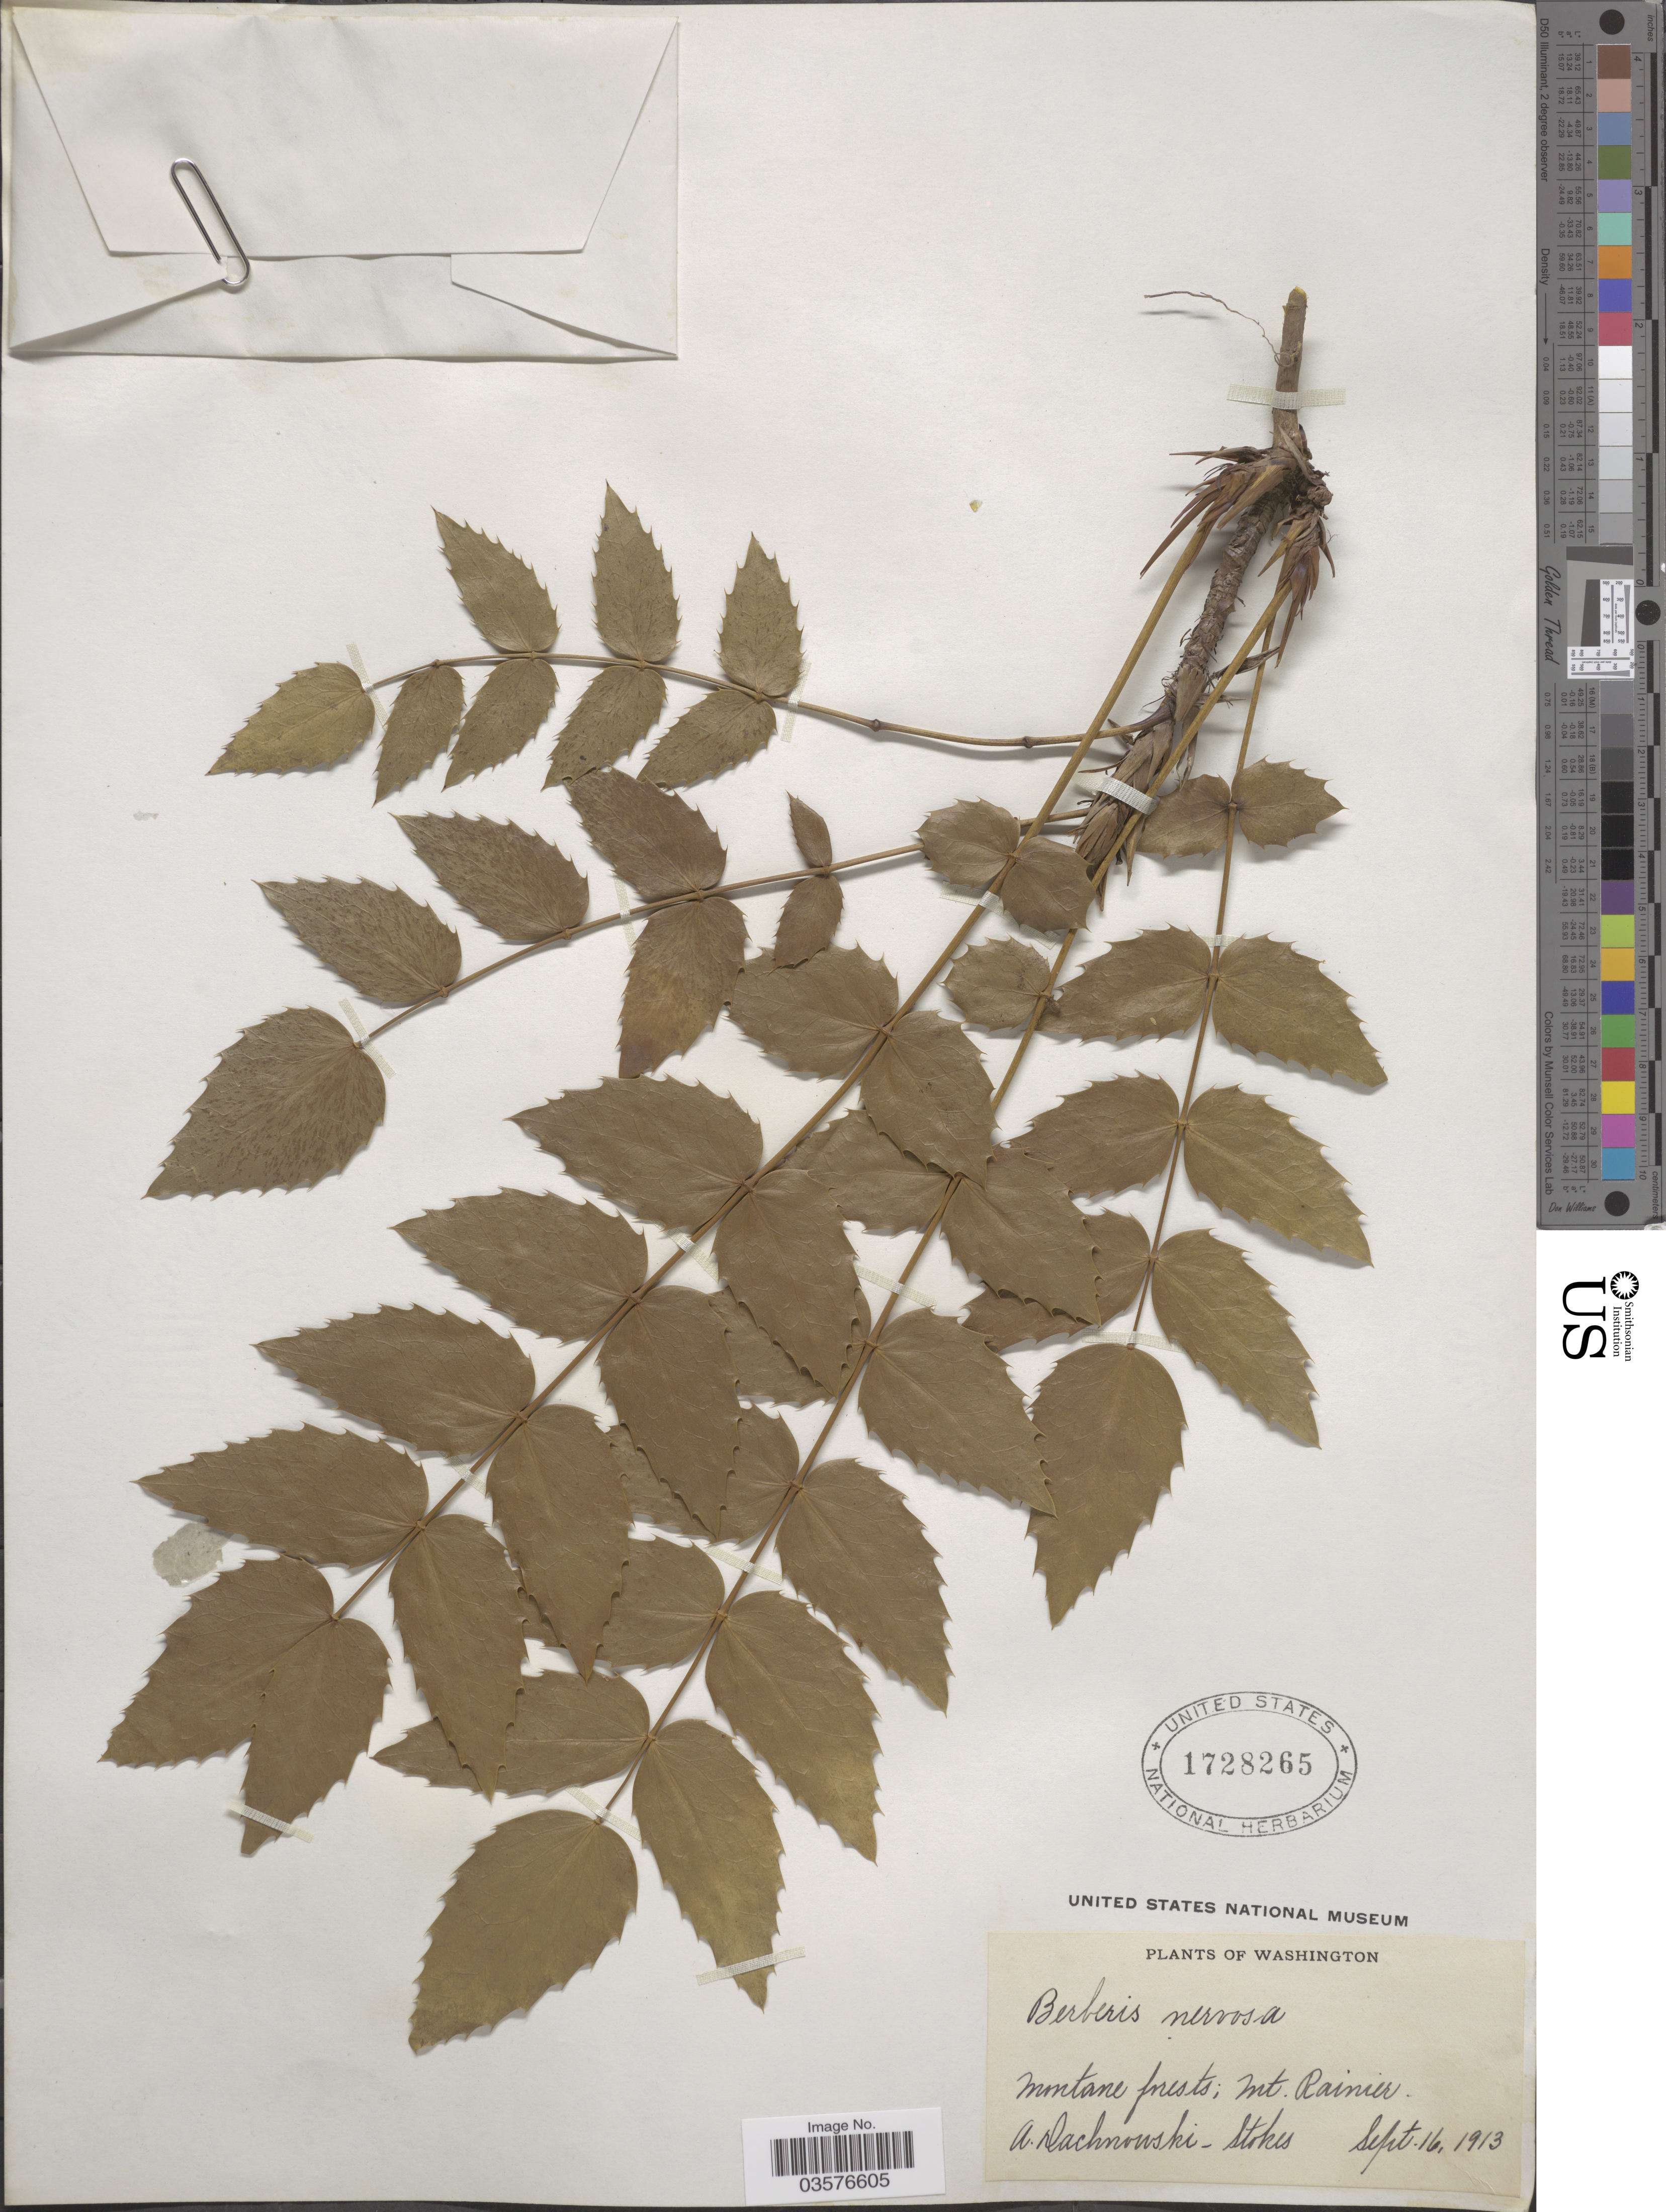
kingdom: Plantae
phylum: Tracheophyta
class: Magnoliopsida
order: Ranunculales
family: Berberidaceae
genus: Mahonia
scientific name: Mahonia nervosa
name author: (Pursh) Nutt.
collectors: A. P. Dachnowski-Stokes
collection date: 1913-09-16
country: United States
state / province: Washington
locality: Montane forests; Mt. Rainier.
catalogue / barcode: US 1728265